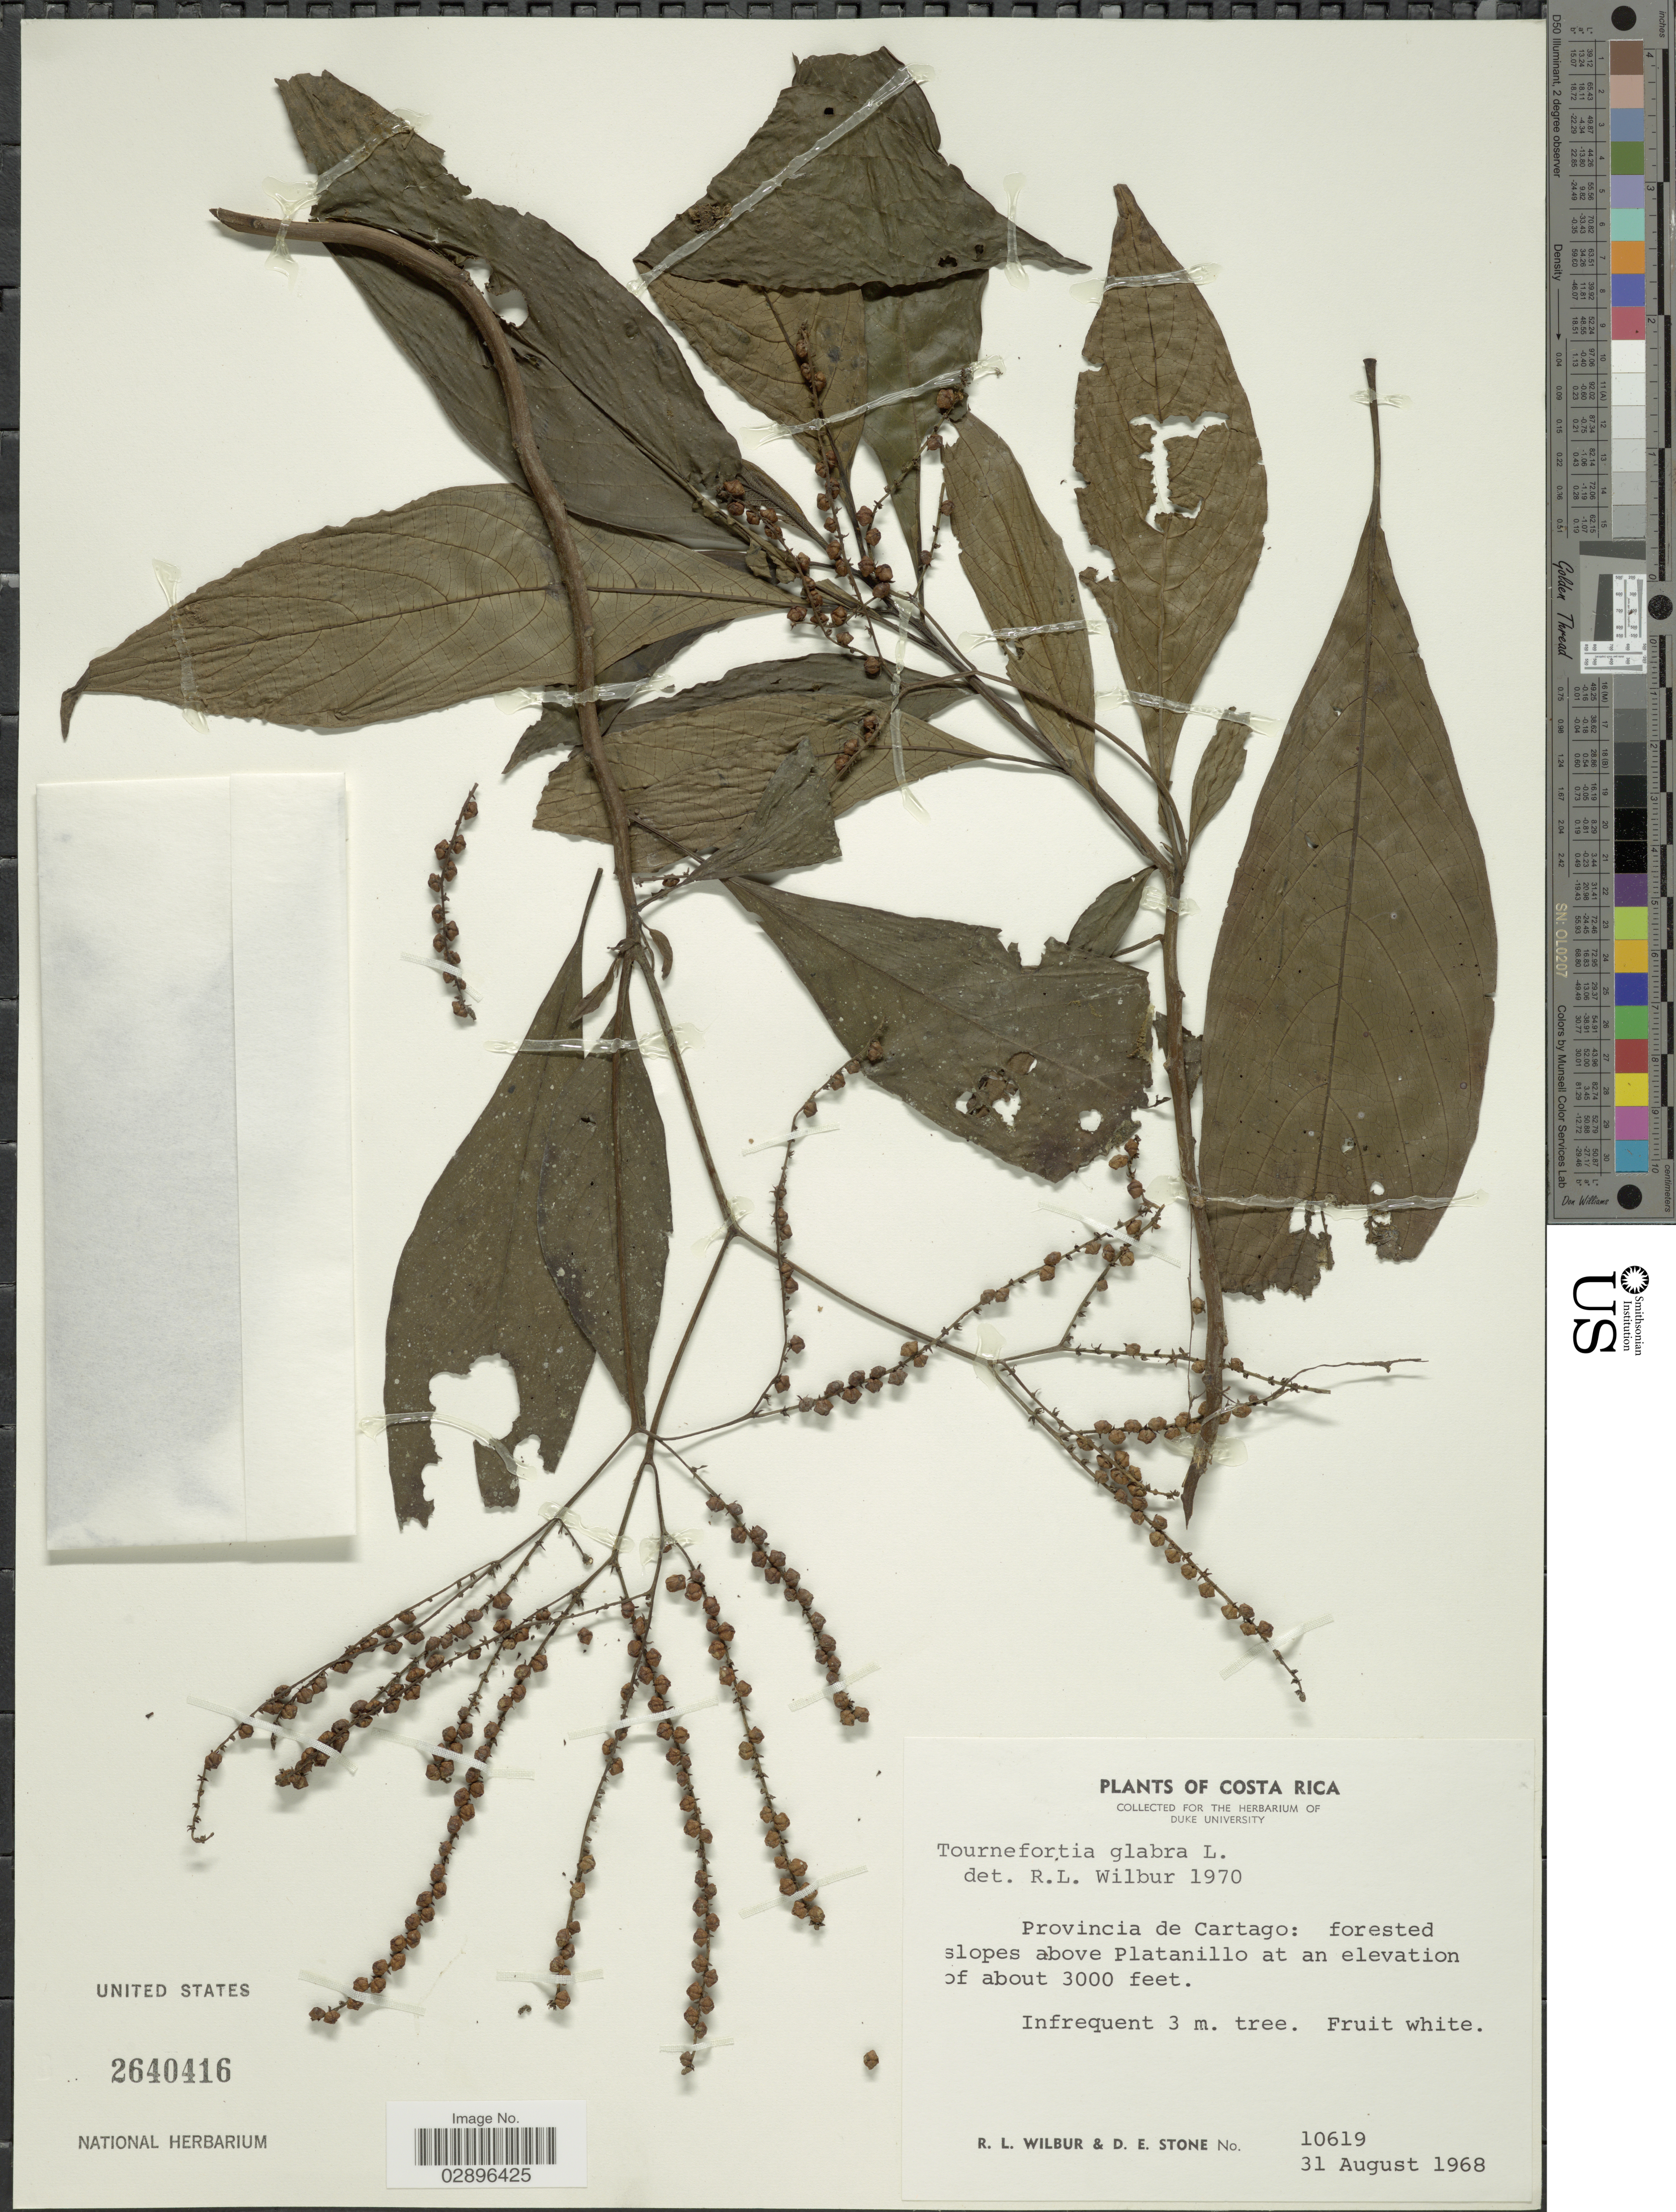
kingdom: Plantae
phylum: Tracheophyta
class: Magnoliopsida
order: Boraginales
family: Heliotropiaceae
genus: Tournefortia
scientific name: Tournefortia glabra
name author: L.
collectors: R. L. Wilbur & D. E. Stone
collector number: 10619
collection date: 1968-08-31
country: Costa Rica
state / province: Cartago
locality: Forested slopes above Platanillo.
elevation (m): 914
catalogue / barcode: US 2640416